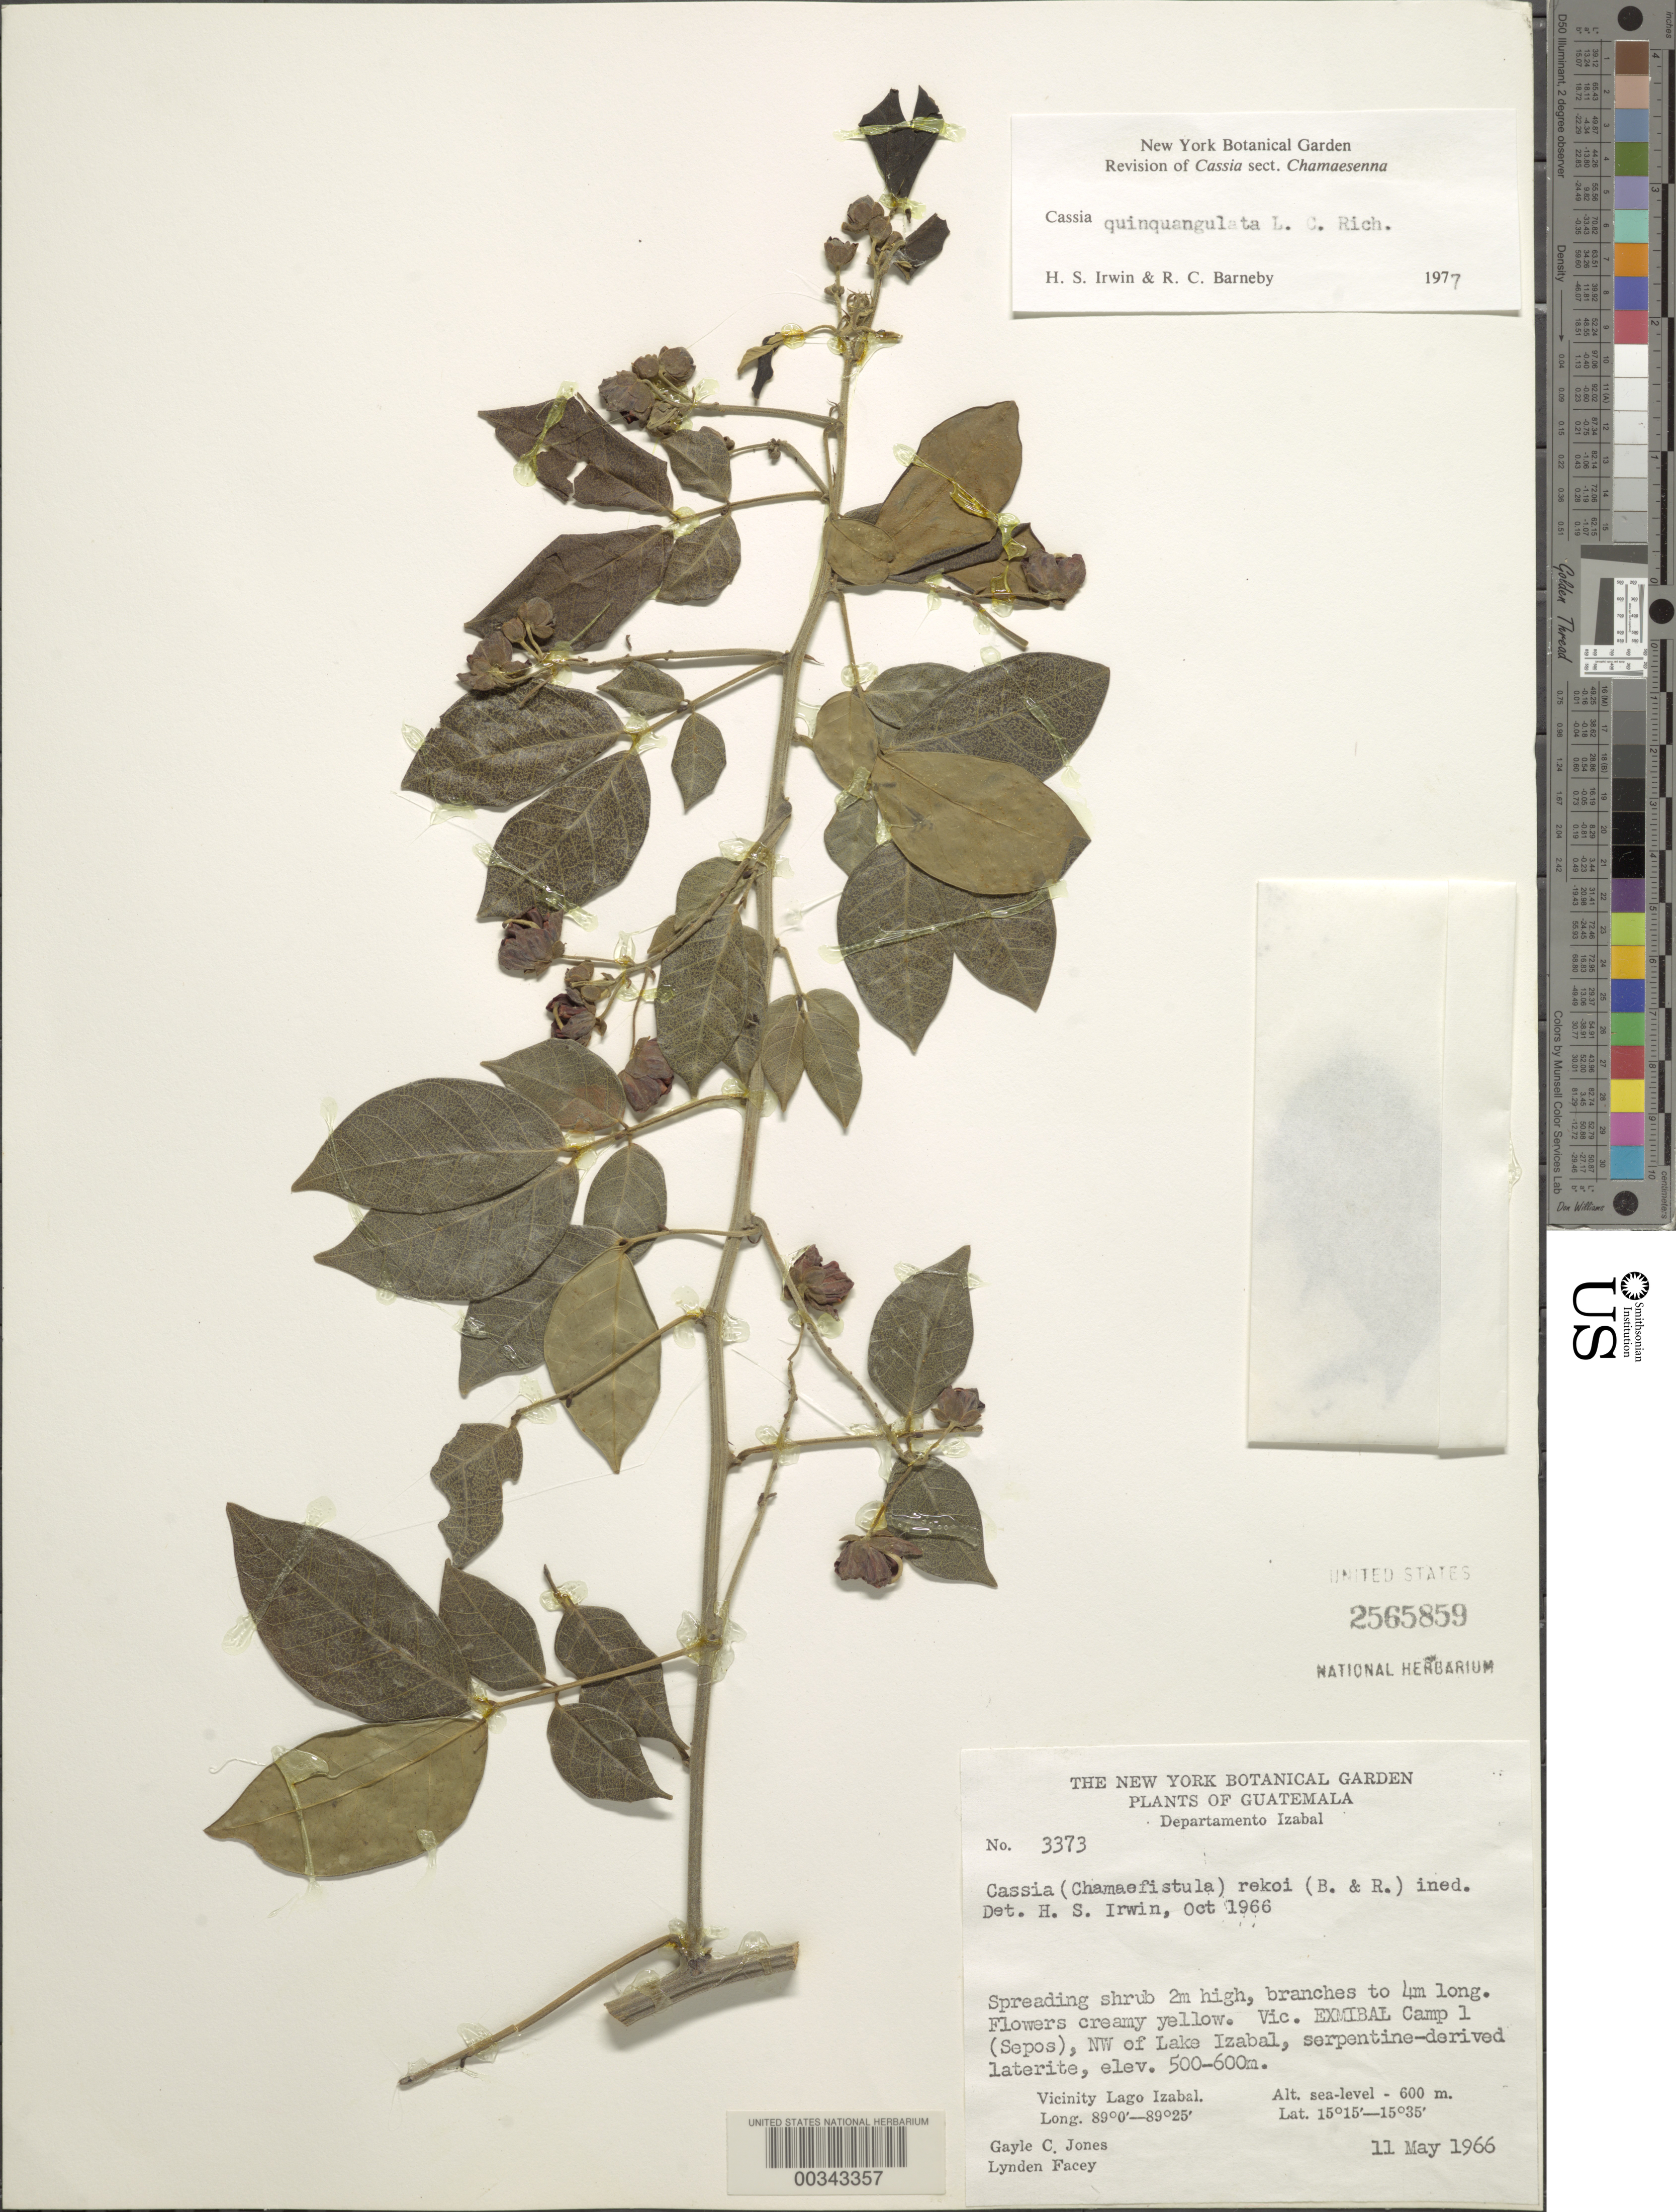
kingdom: Plantae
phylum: Tracheophyta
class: Magnoliopsida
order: Fabales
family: Fabaceae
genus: Senna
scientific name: Senna quinquangulata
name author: (Rich.) H.S. Irwin & Barneby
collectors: G. C. Jones & L. Facey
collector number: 3373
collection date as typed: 11 May 1966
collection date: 1966-05-11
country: Guatemala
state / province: Izabal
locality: Vicinity Lago Izabal; Exmibal camp 1 (Sepos), NW of Lake Izabal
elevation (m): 500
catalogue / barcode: US 2565859